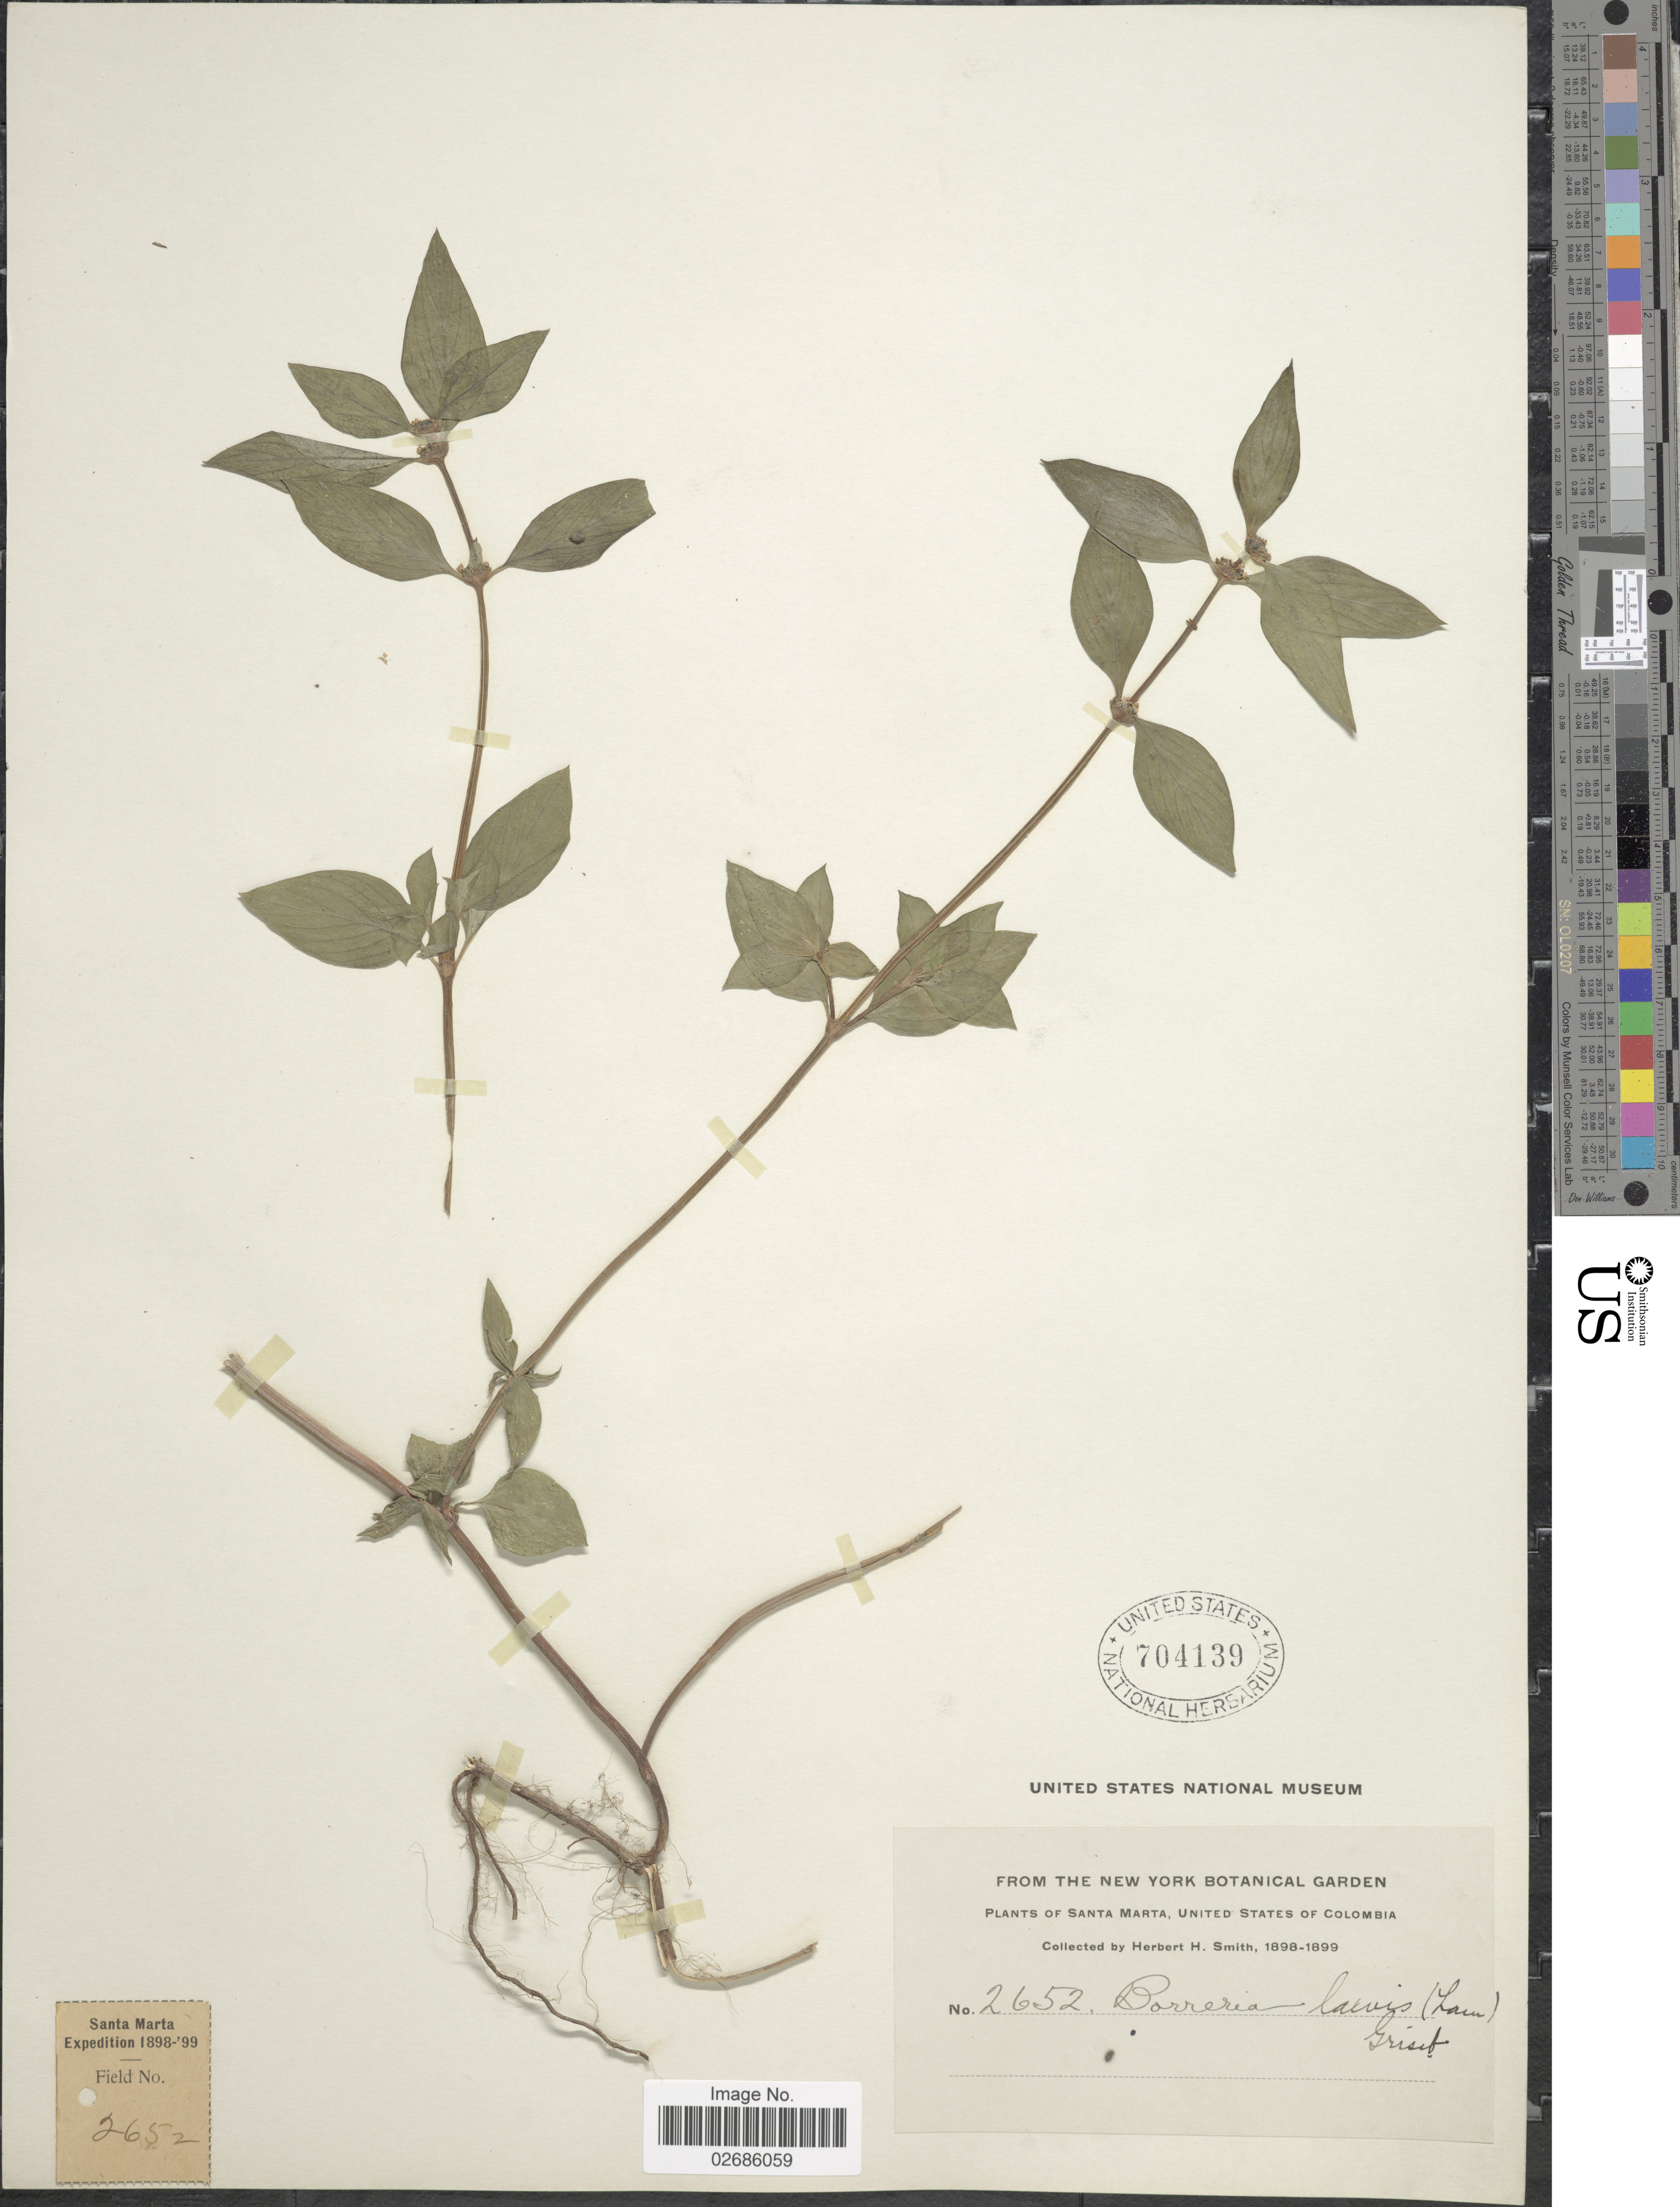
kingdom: Plantae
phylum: Tracheophyta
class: Magnoliopsida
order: Gentianales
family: Rubiaceae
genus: Borreria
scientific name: Borreria assurgens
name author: (Ruiz & Pav.) Griseb.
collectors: Herbert H. Smith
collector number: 2652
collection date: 1898/1899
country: Colombia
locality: Santa Marta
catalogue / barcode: US 704139